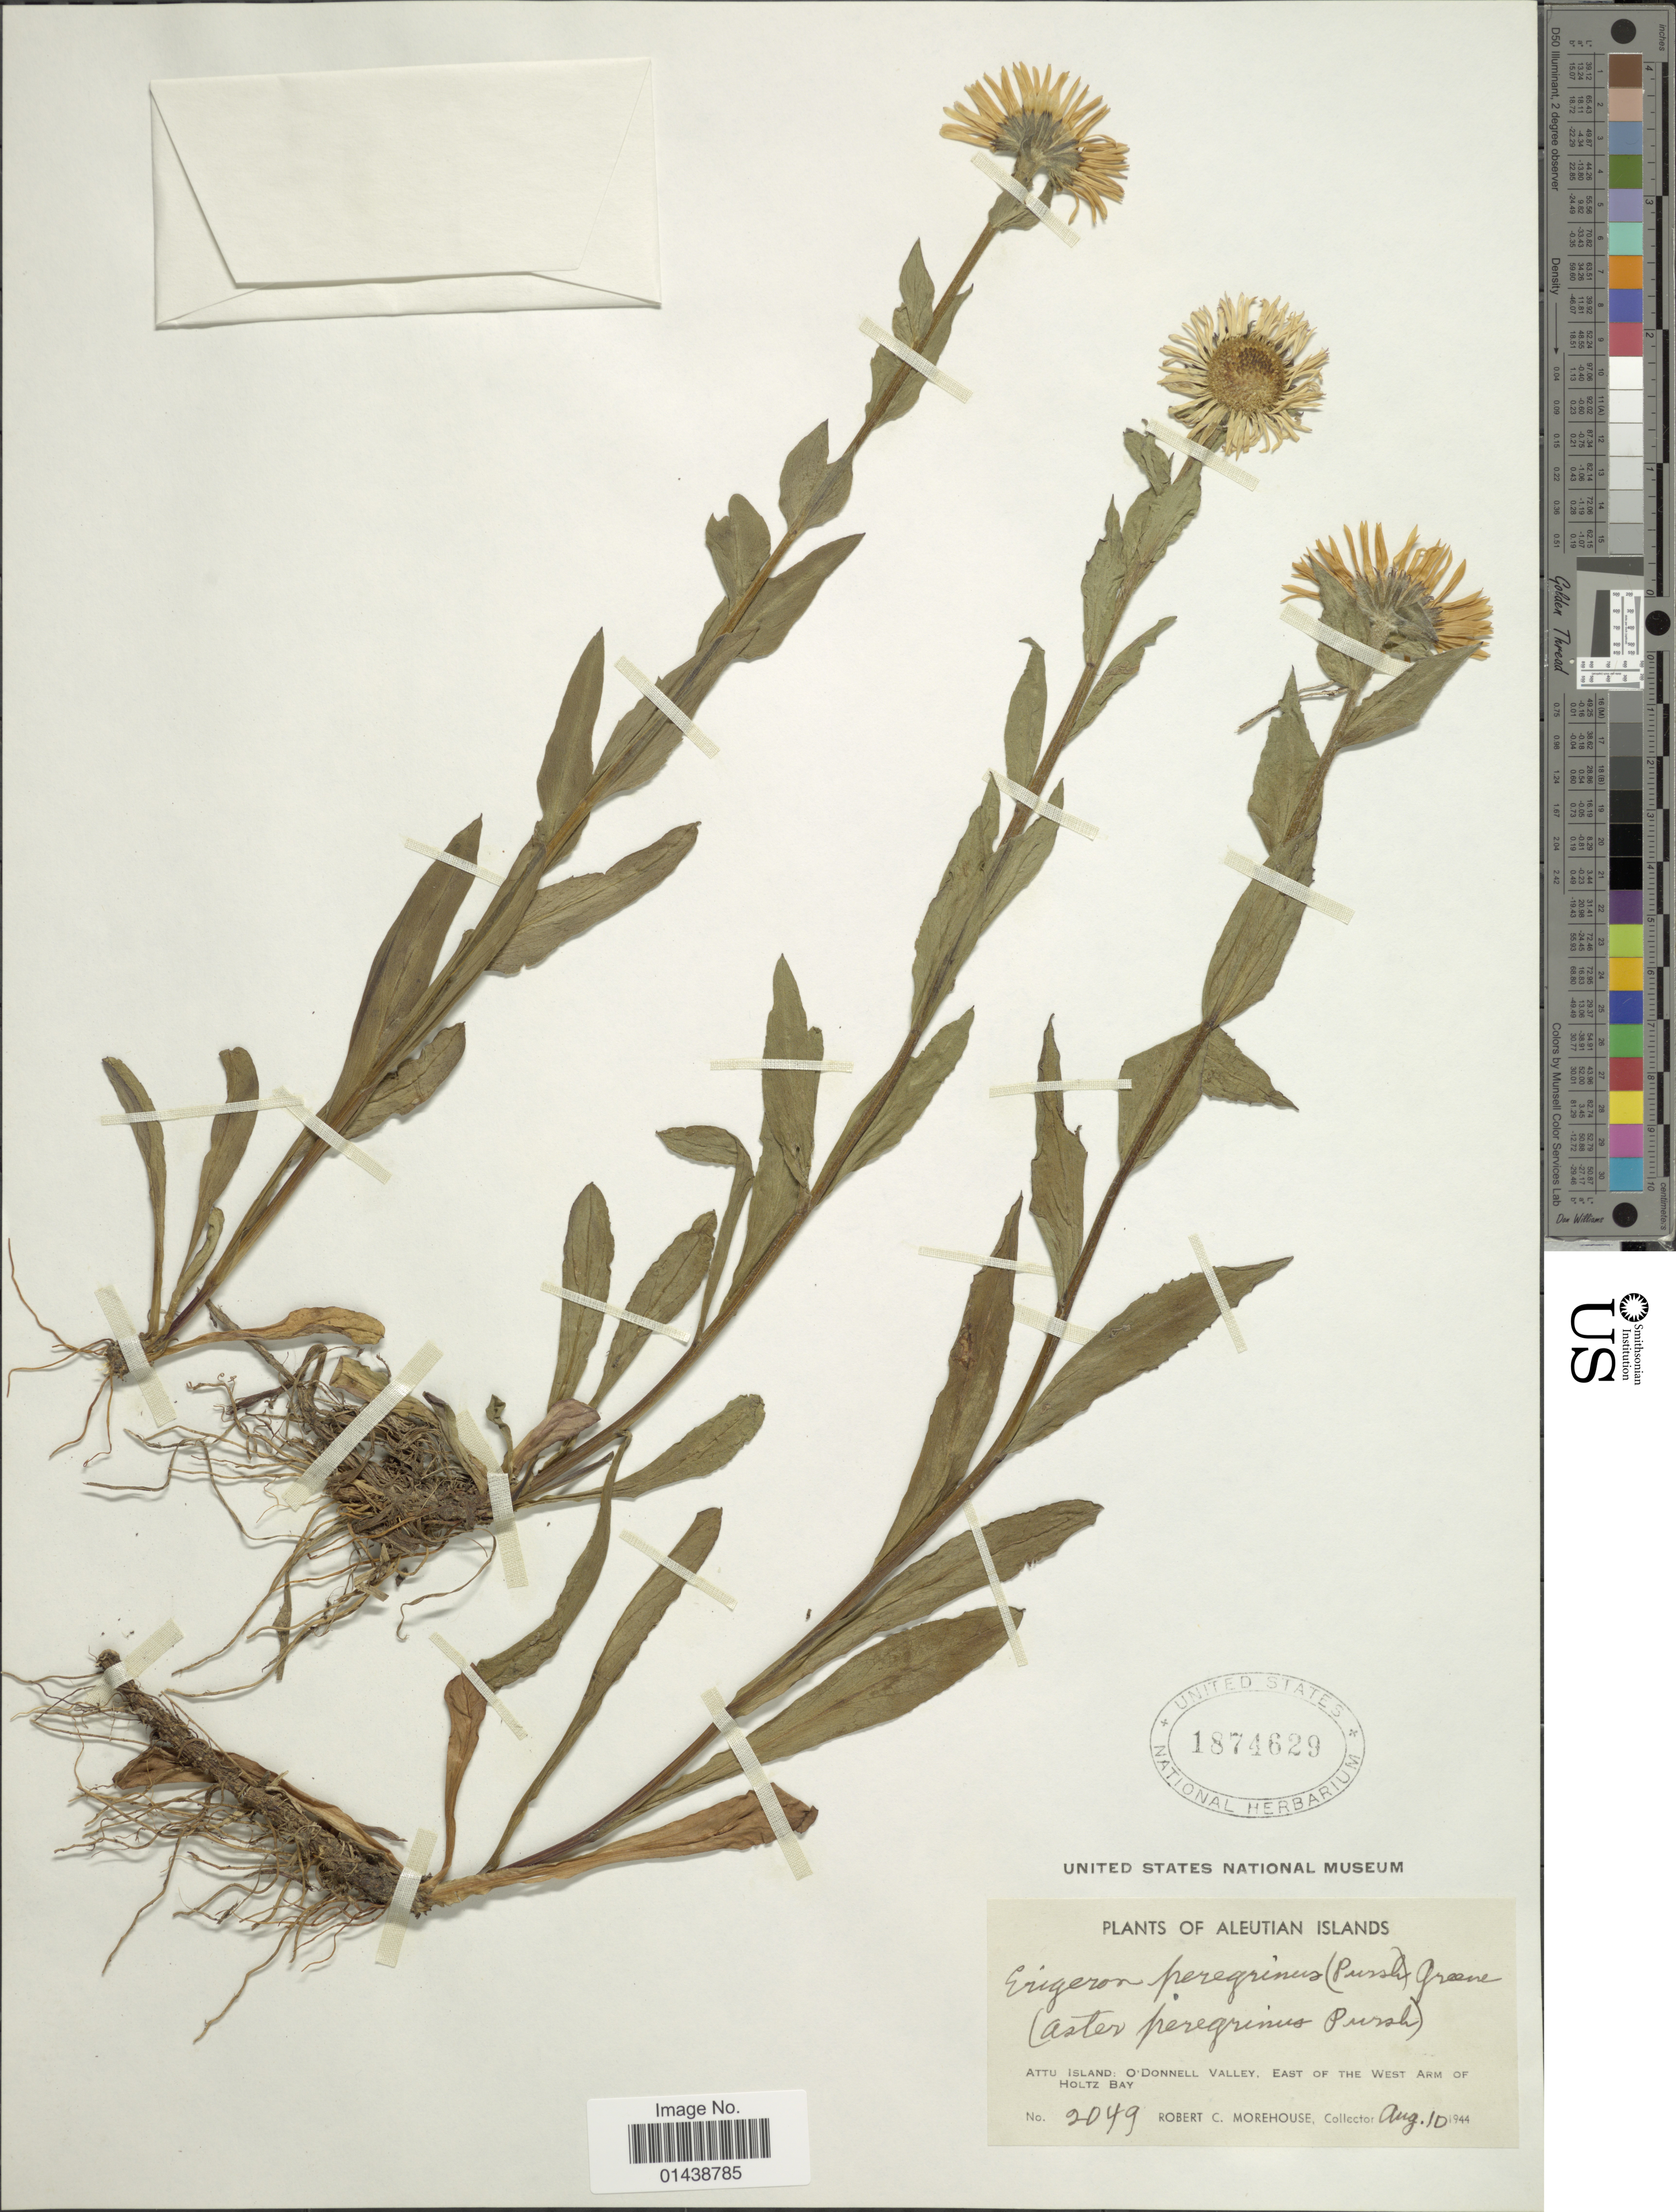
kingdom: Plantae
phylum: Tracheophyta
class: Magnoliopsida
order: Asterales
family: Asteraceae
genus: Erigeron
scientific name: Erigeron peregrinus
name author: (Banks ex Pursh) Greene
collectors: R. Morehouse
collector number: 2049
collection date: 1944-08-10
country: United States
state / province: Alaska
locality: Aleutian Islands, Attu Island: O'Donnell Valley, East of the West Arm of Holtz Bay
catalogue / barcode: US 1874629